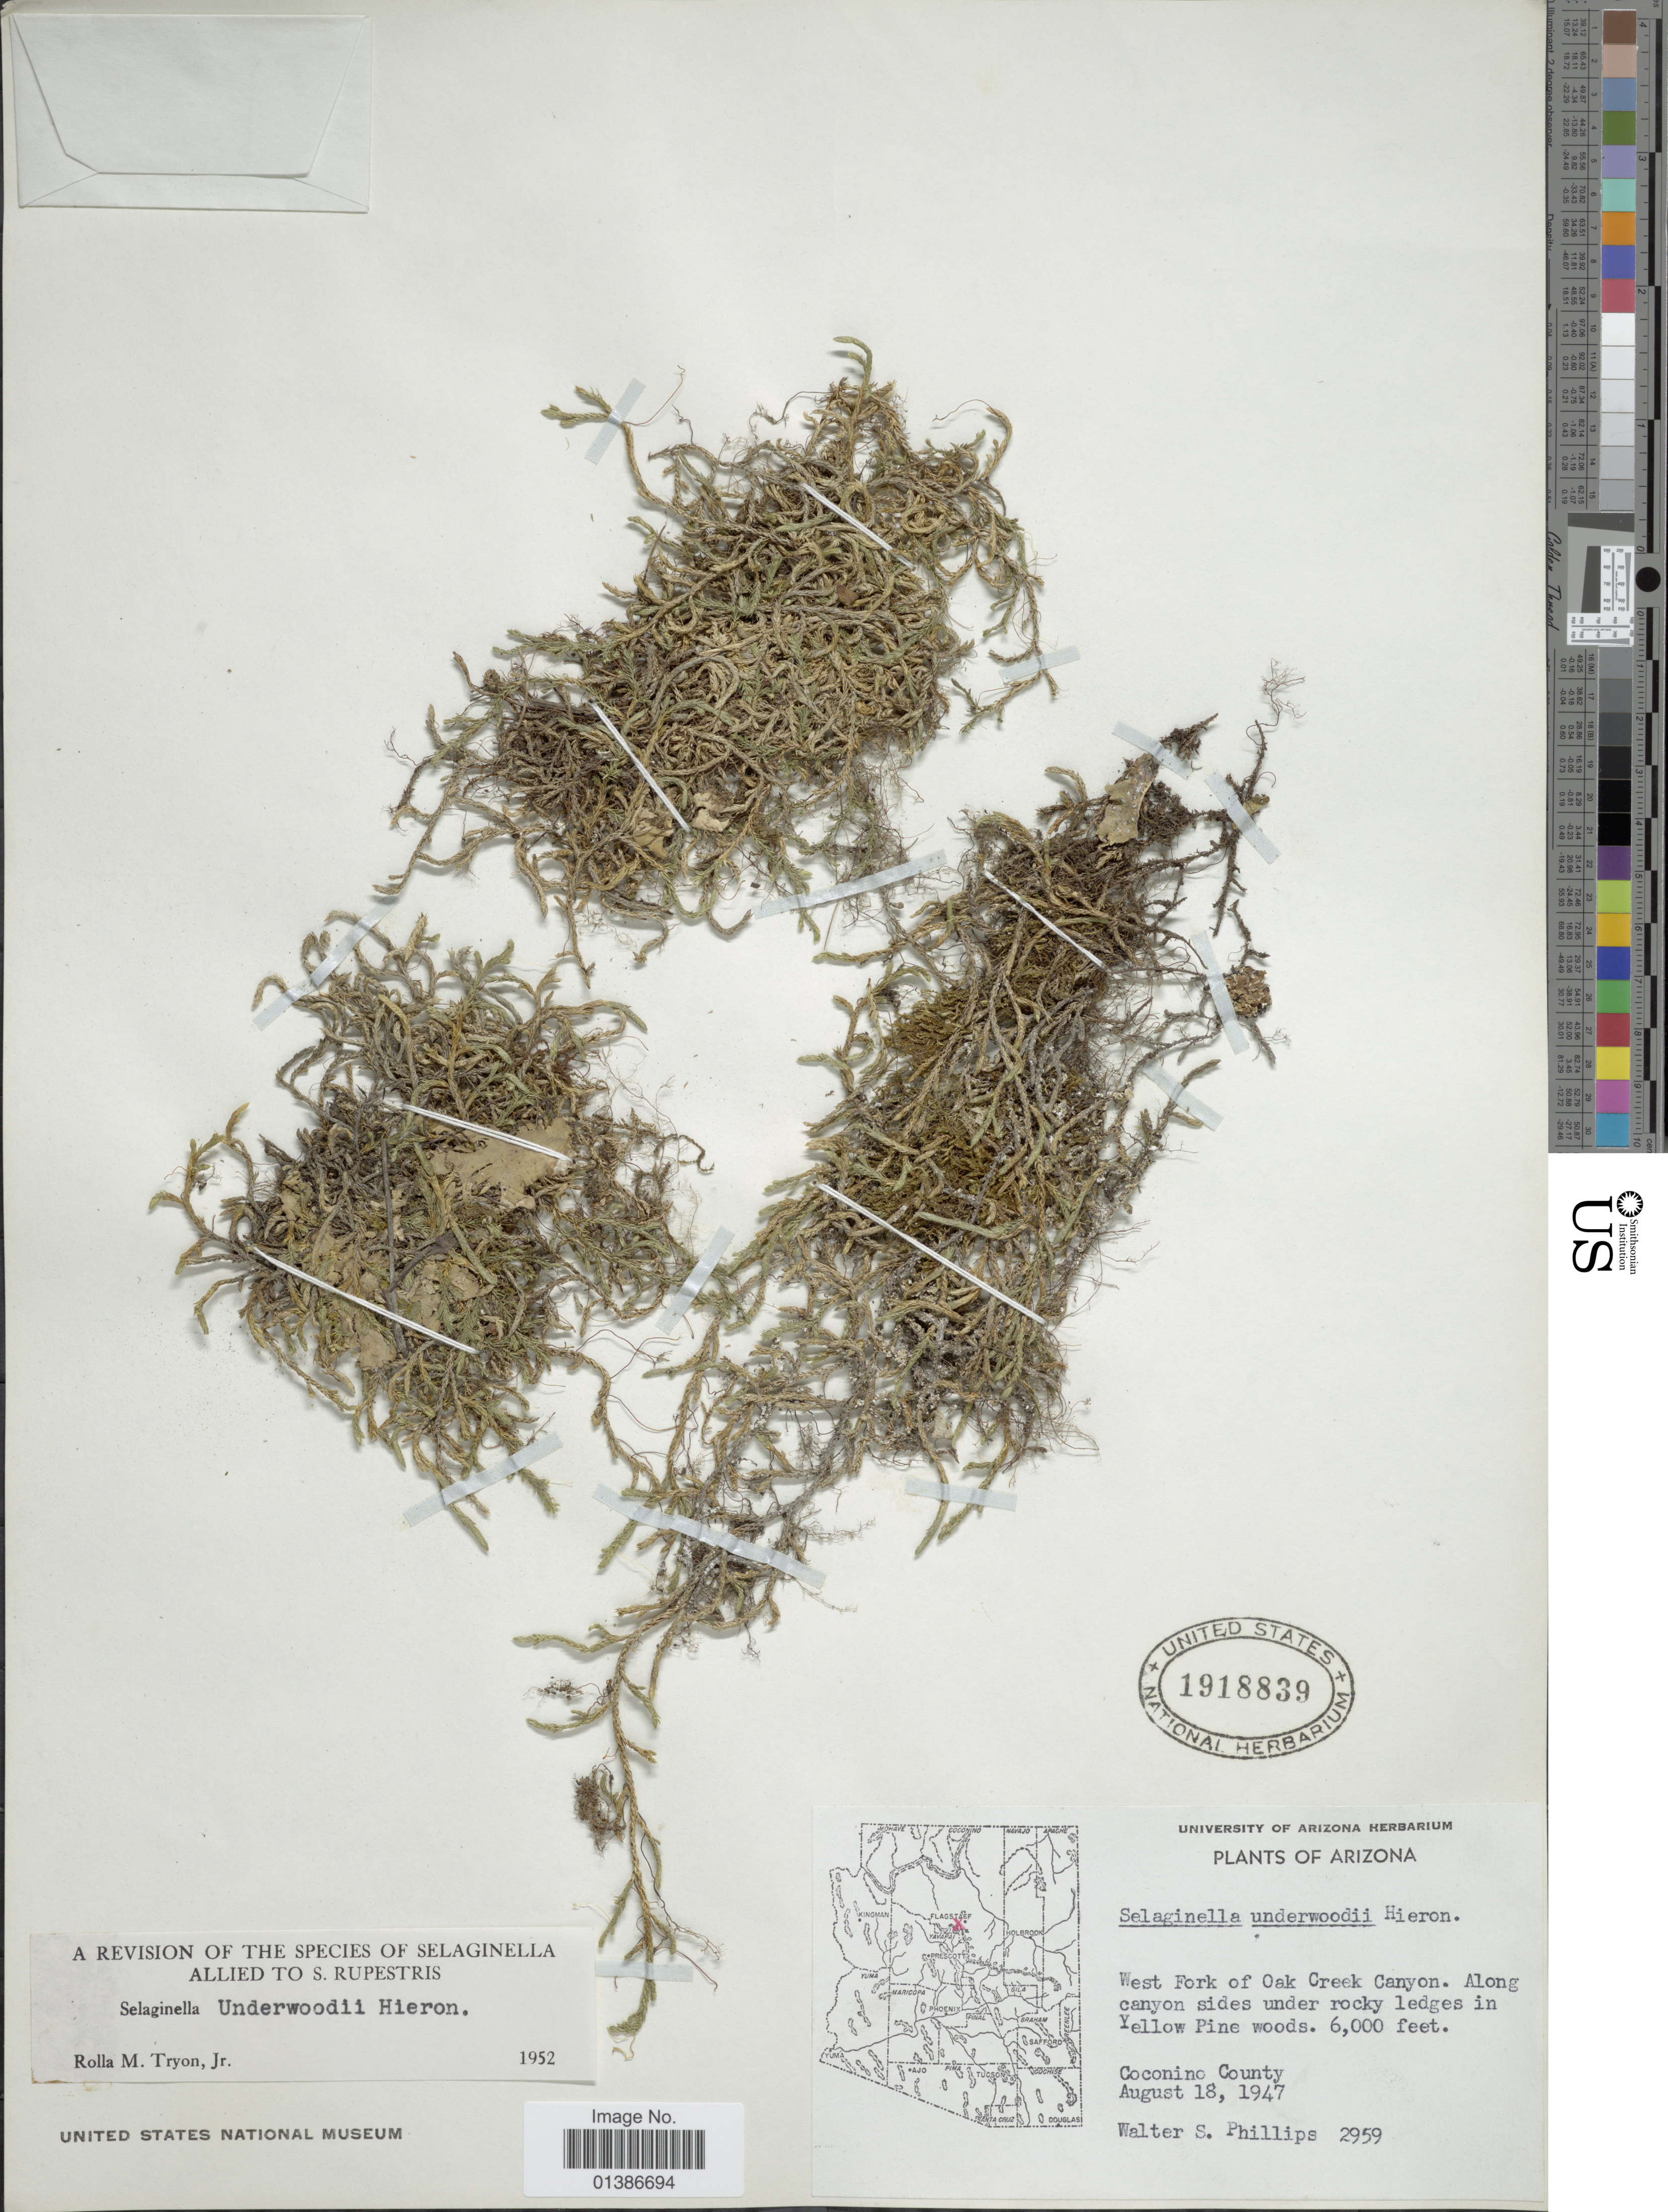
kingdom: Plantae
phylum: Tracheophyta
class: Lycopodiopsida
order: Selaginellales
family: Selaginellaceae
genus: Selaginella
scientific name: Selaginella underwoodii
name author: Hieron.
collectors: W. S. Phillips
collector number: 2959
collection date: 1947-08-18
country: United States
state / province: Arizona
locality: West Fork of Oak Creek Canyon. Along canyon sides under rocky ledges in Yellow Pine woods.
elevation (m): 1829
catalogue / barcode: US 1918839